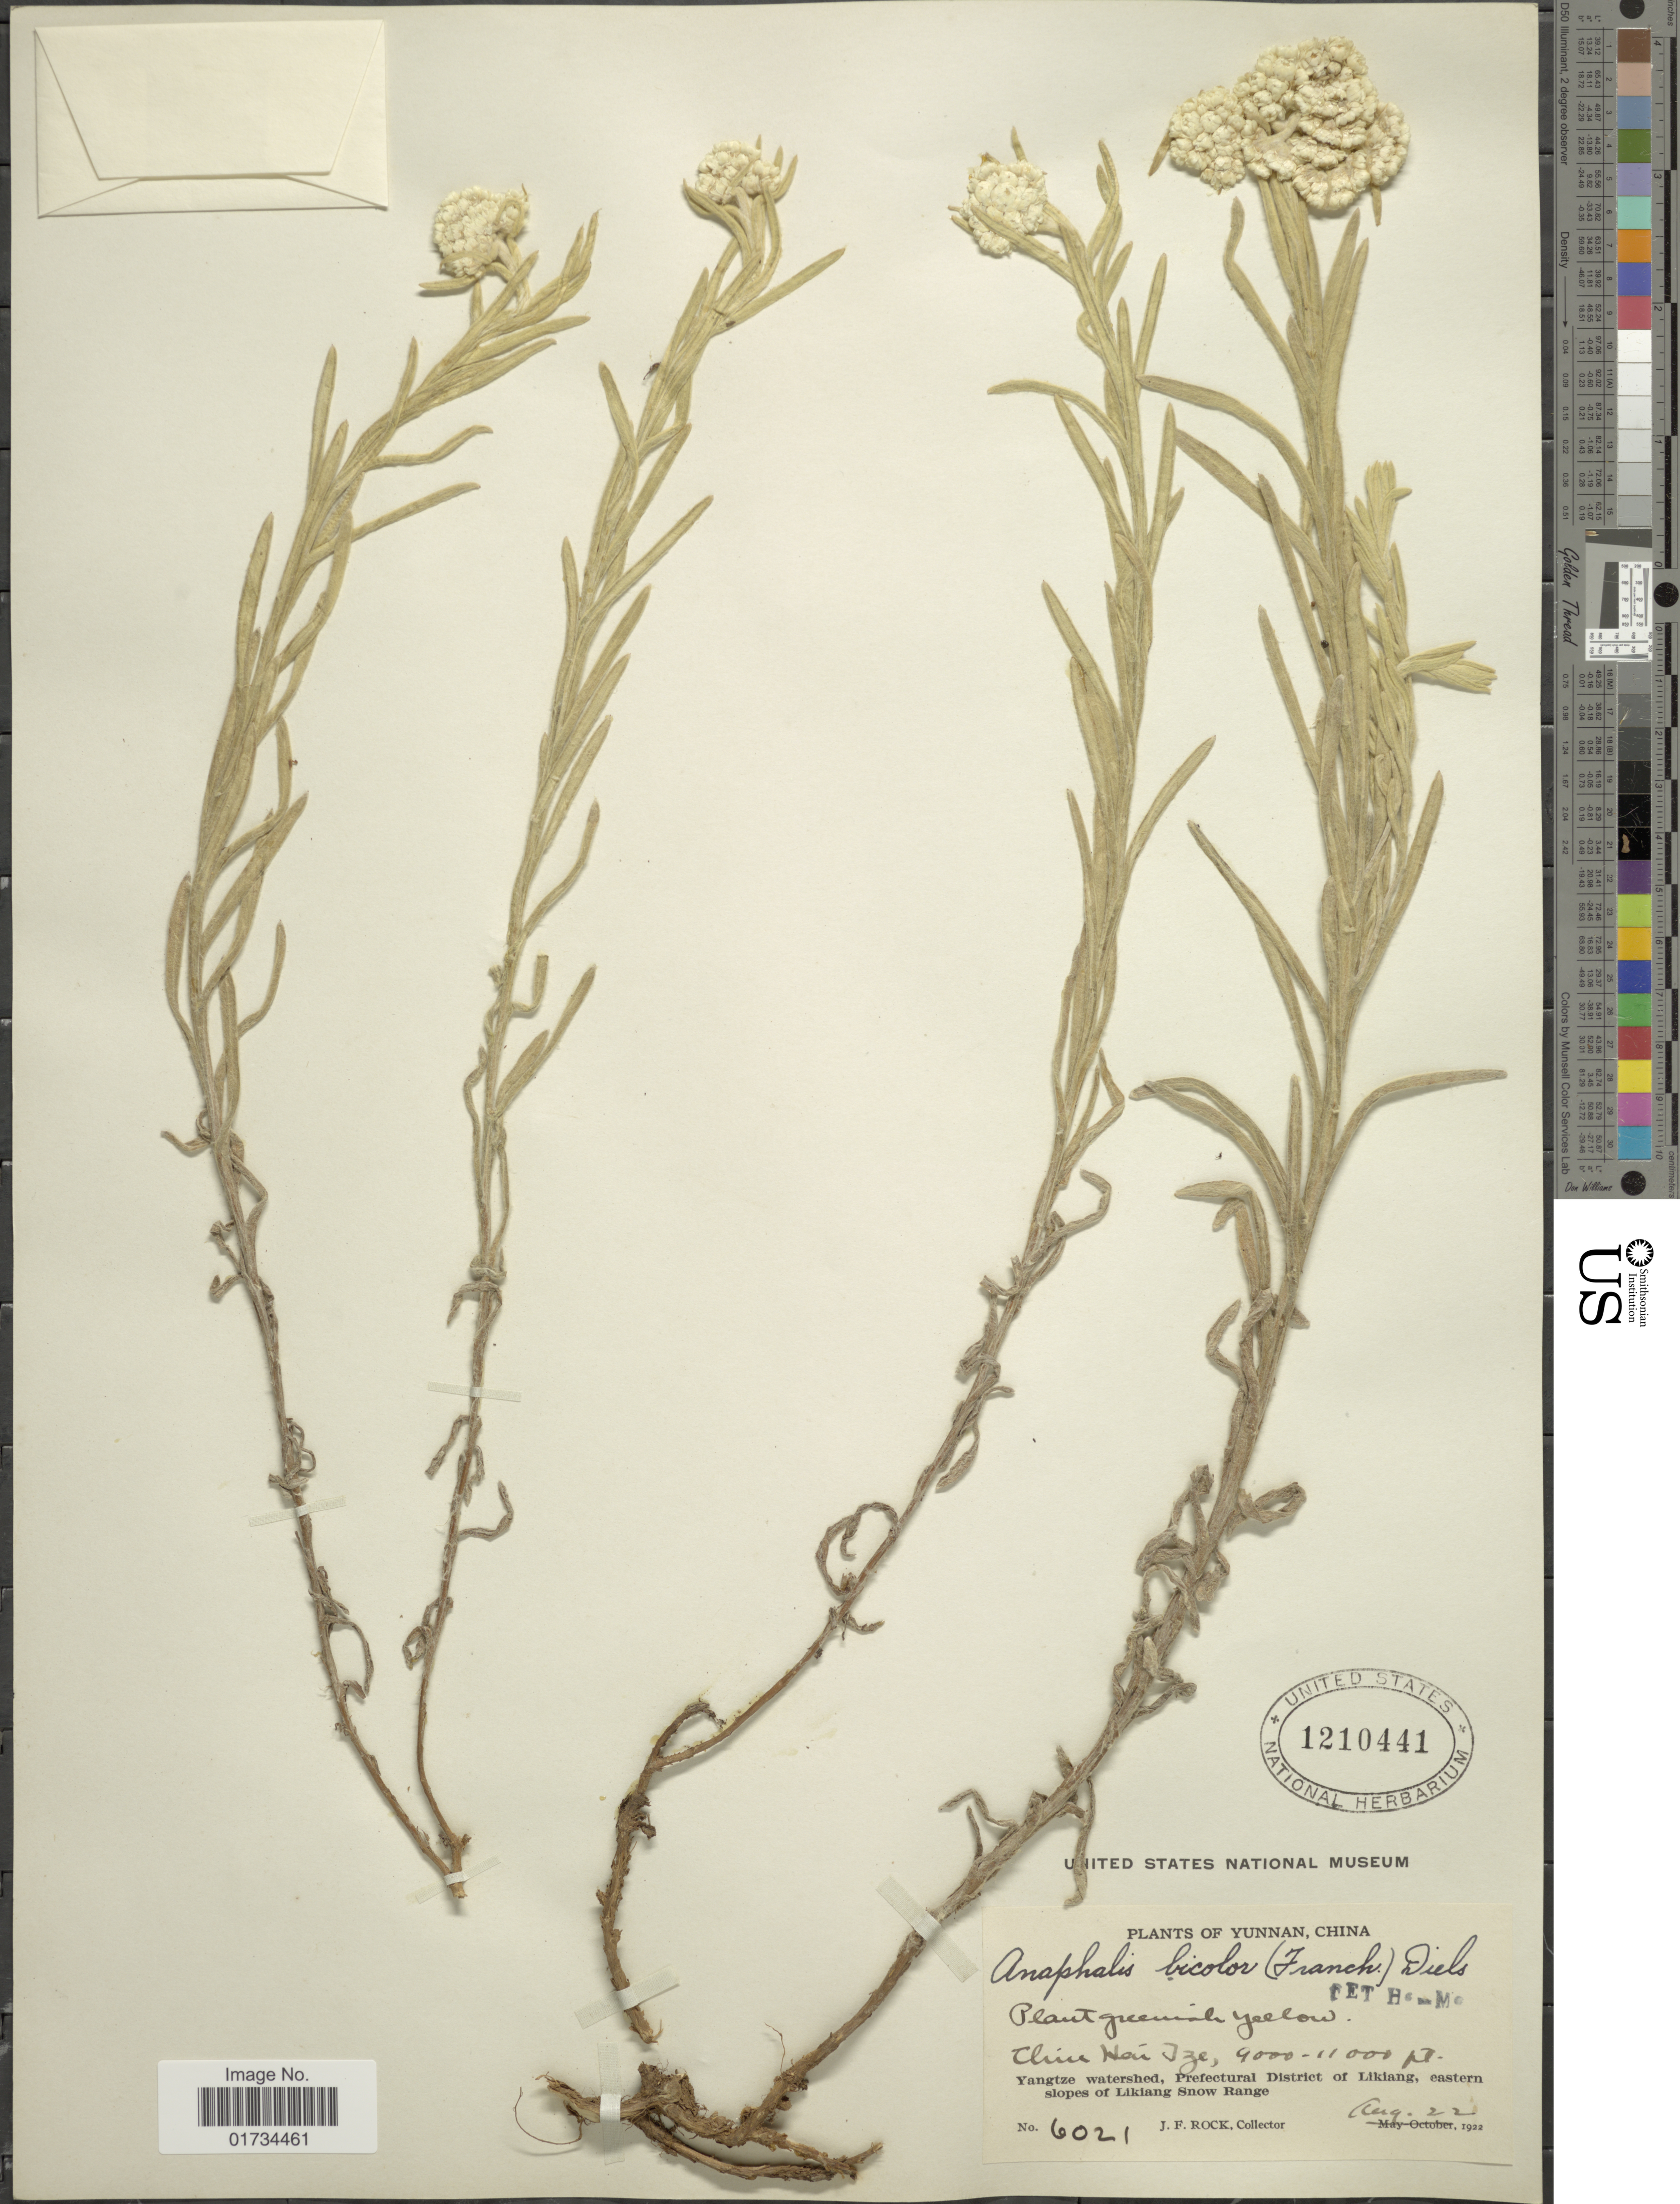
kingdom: Plantae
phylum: Tracheophyta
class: Magnoliopsida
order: Asterales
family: Asteraceae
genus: Anaphalis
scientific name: Anaphalis bicolor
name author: (Franch.) Diels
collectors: J. Rock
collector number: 6021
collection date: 1922-08-22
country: China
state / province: Yunnan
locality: Yunnan, China, Chin Wai Tze. Yangtze watershed, Preftural District of Likian, eastern slopes of Likian Snow Range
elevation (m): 2743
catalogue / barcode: US 1210441